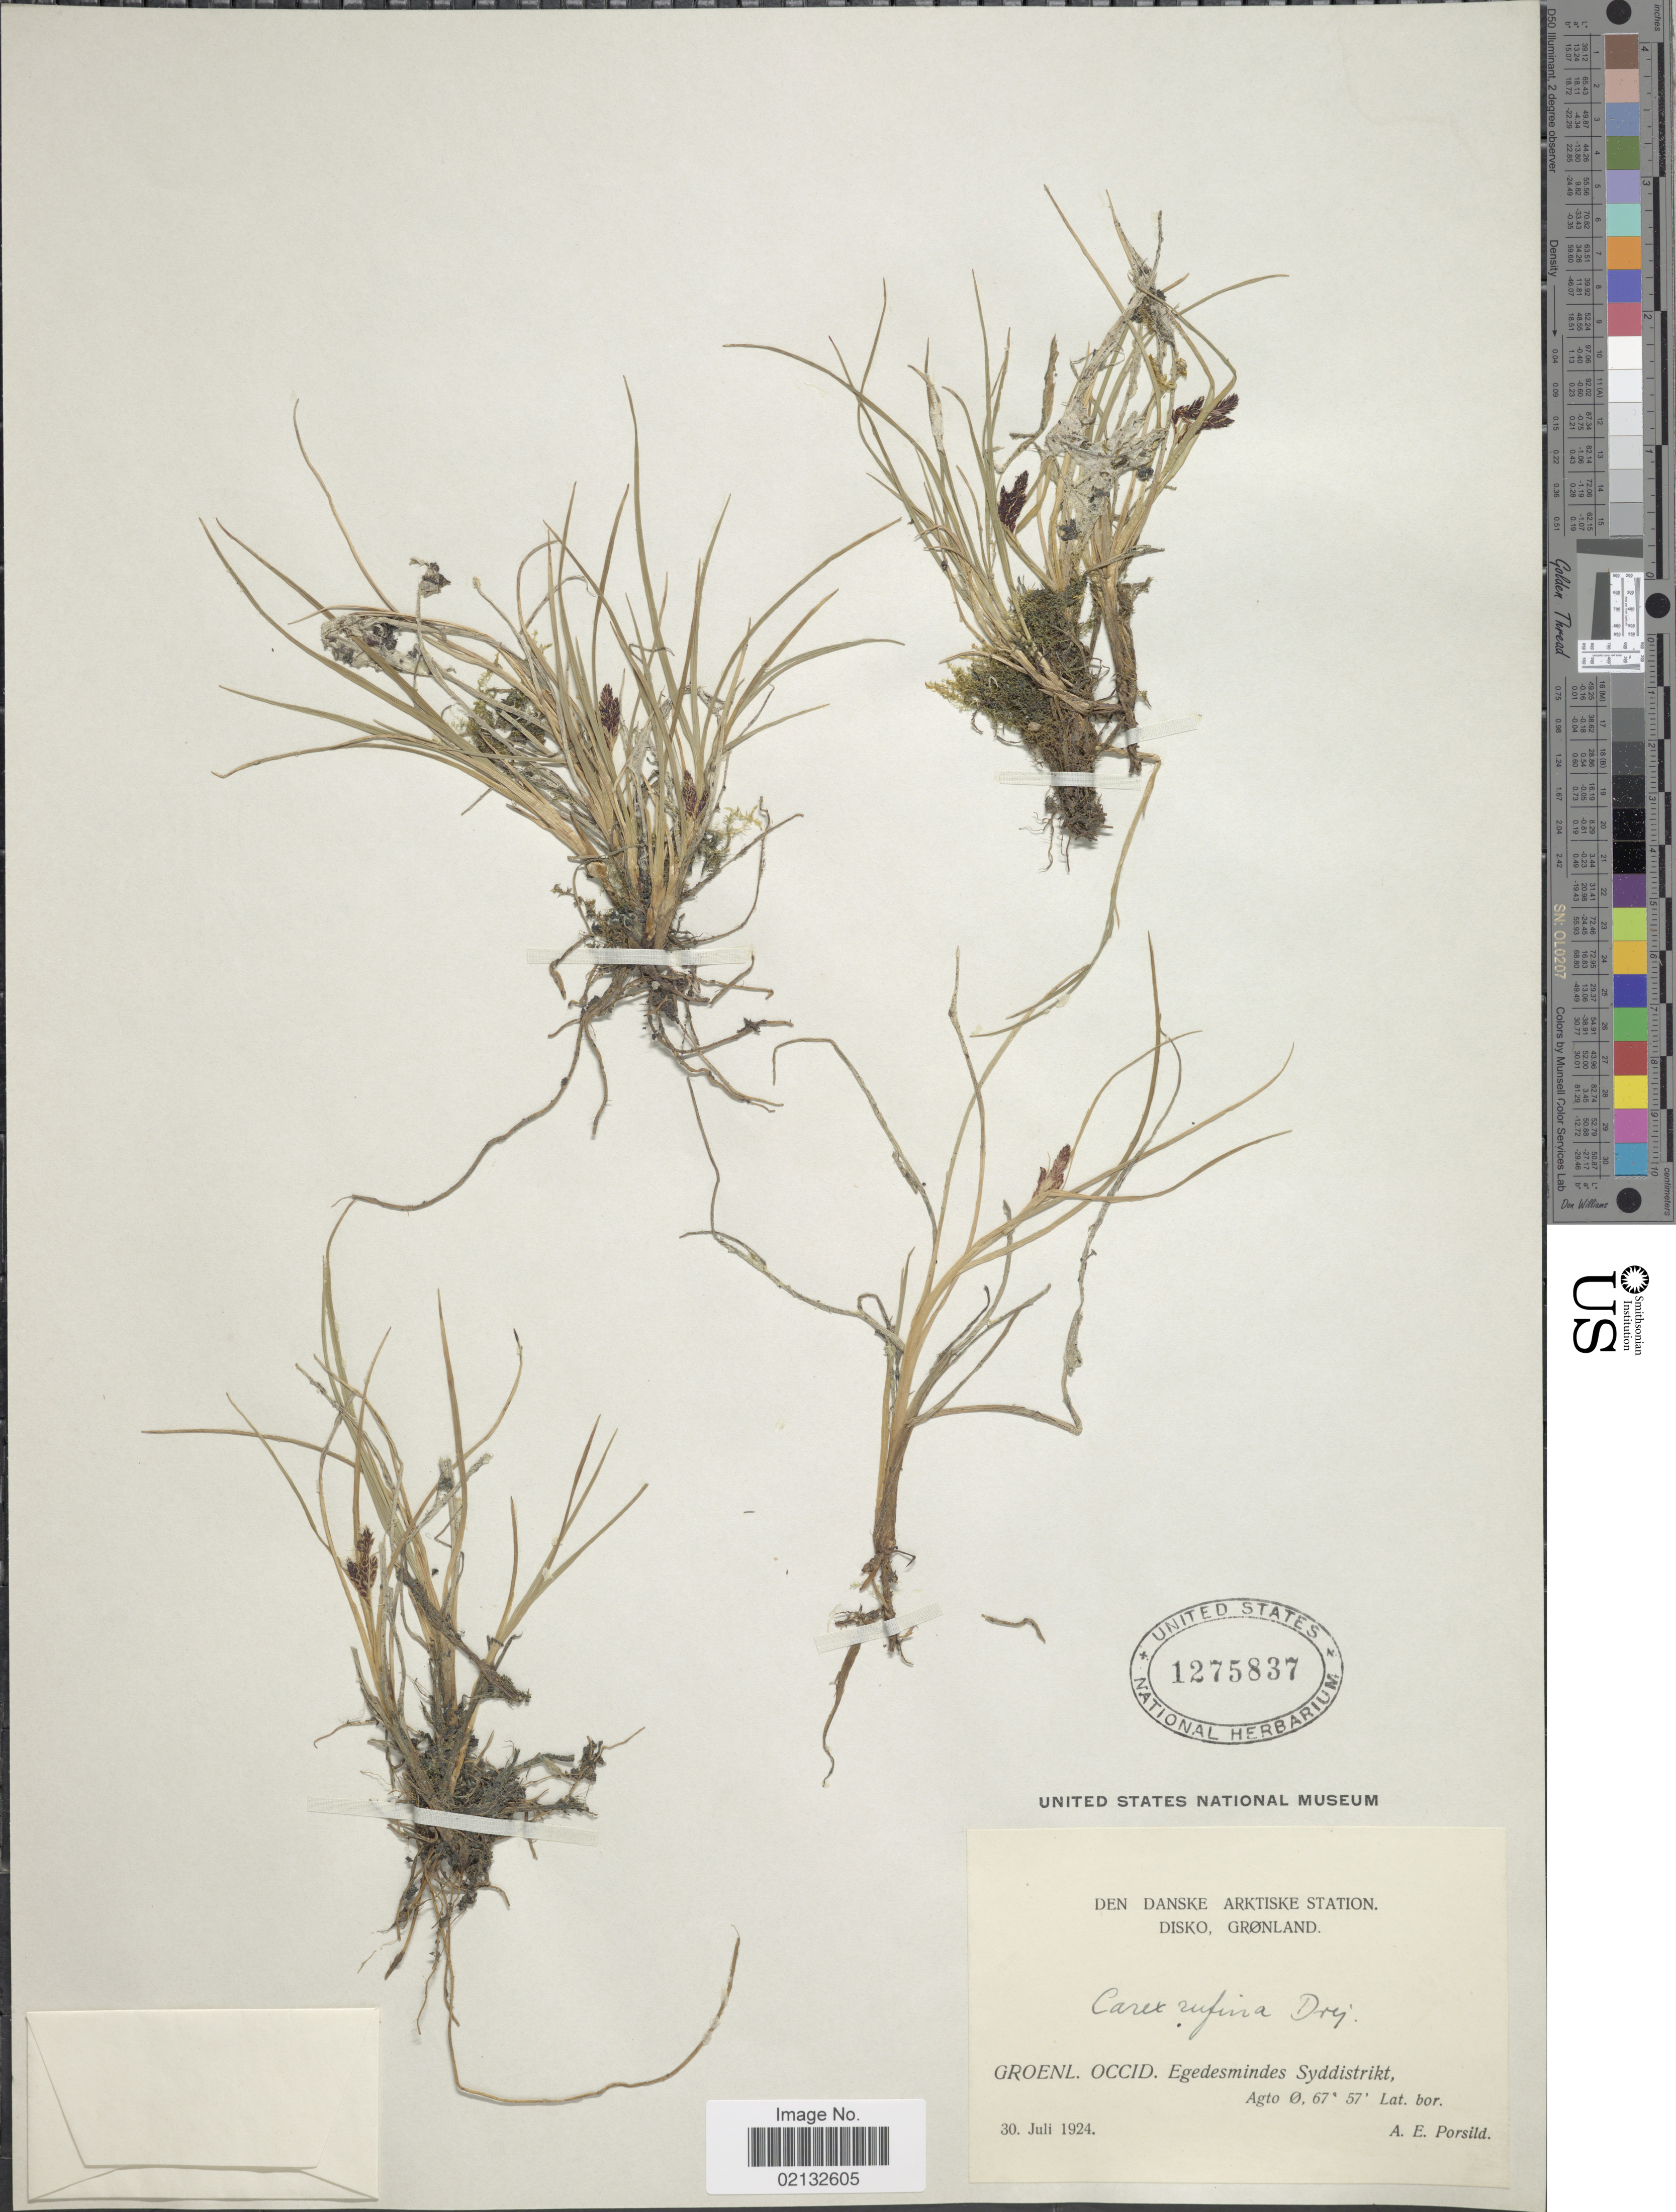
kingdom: Plantae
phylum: Tracheophyta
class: Liliopsida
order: Poales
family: Cyperaceae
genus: Carex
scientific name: Carex rufina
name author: Drejer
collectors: A. E. Porsild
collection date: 1924-07-30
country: Greenland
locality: Groenl. Occid. Egedesmindes Syddistrikt, Agto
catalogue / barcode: US 1275837